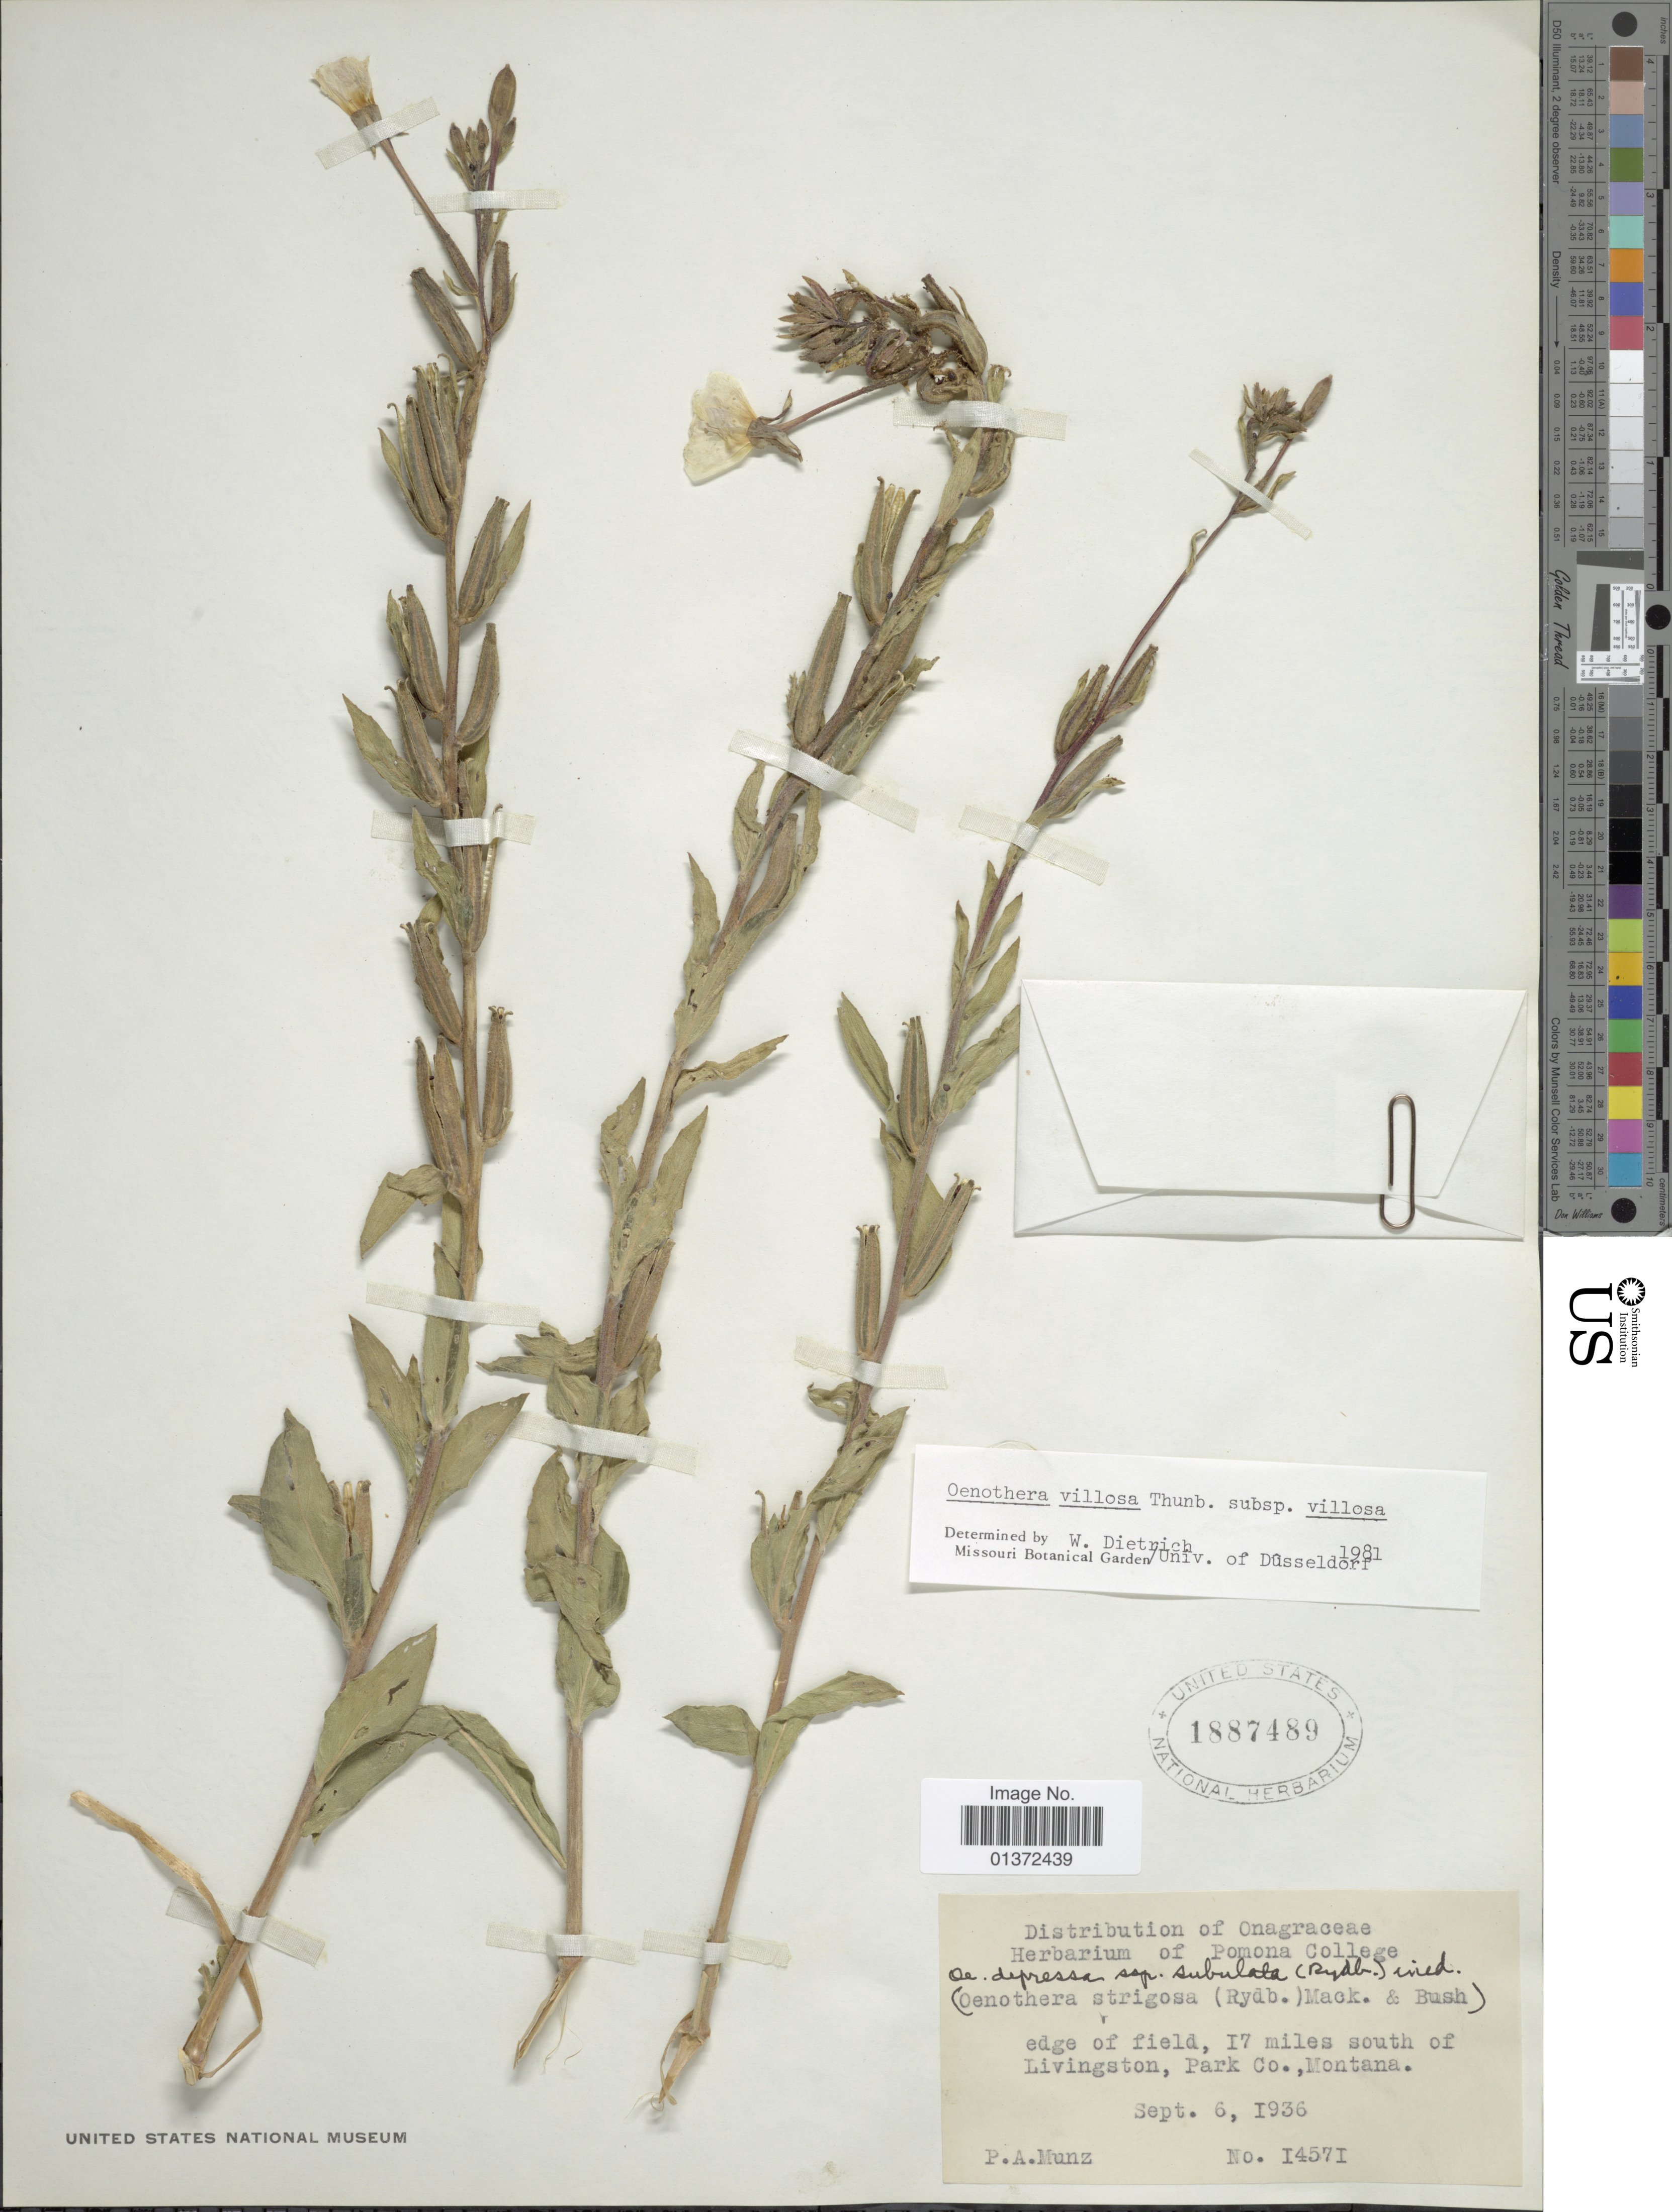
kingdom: Plantae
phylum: Tracheophyta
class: Magnoliopsida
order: Myrtales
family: Onagraceae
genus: Oenothera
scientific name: Oenothera villosa subsp. villosa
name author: Thunb.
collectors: P. A. Munz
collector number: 14571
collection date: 1936-09-06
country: United States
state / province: Montana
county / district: Park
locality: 17 miles south of Livingston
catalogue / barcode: US 1887489